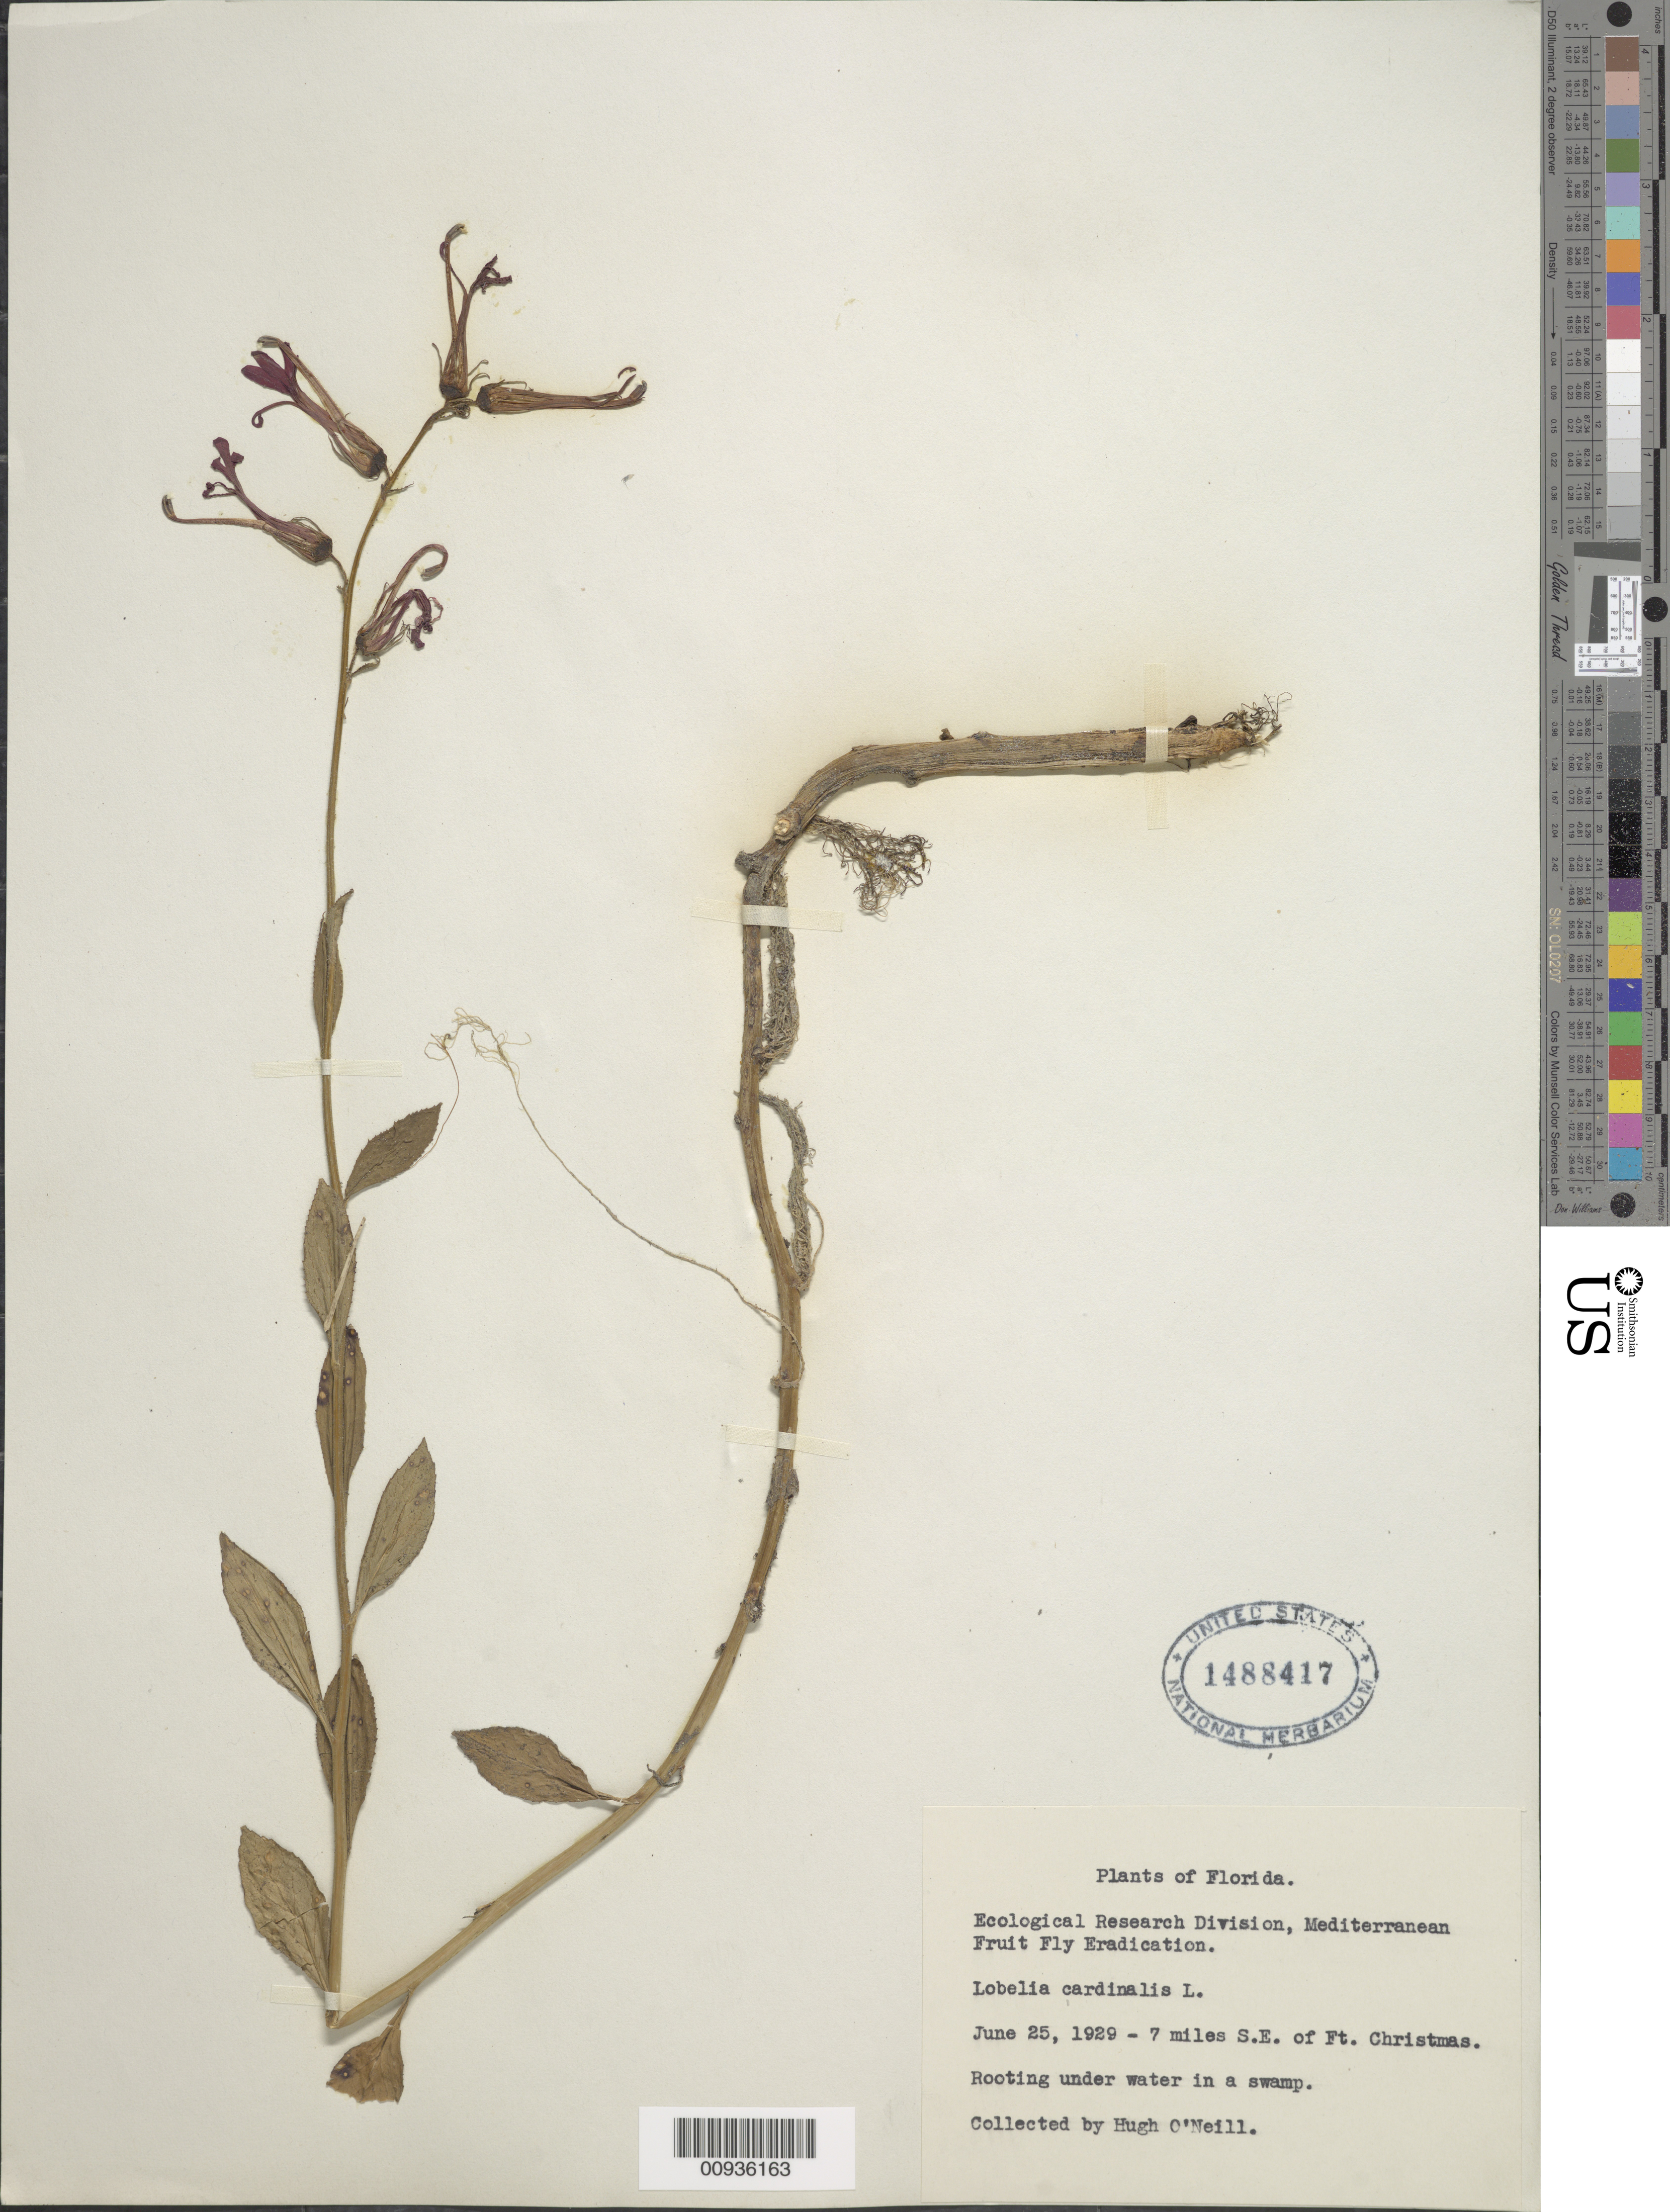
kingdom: Plantae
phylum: Tracheophyta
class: Magnoliopsida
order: Asterales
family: Campanulaceae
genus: Lobelia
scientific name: Lobelia cardinalis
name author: L.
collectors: H. O'Neill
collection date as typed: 25 Jun 1929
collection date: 1929-06-25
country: United States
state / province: Florida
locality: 7 miles SE of Fort Christmas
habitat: rooting under water in a swamp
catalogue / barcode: US 1488417